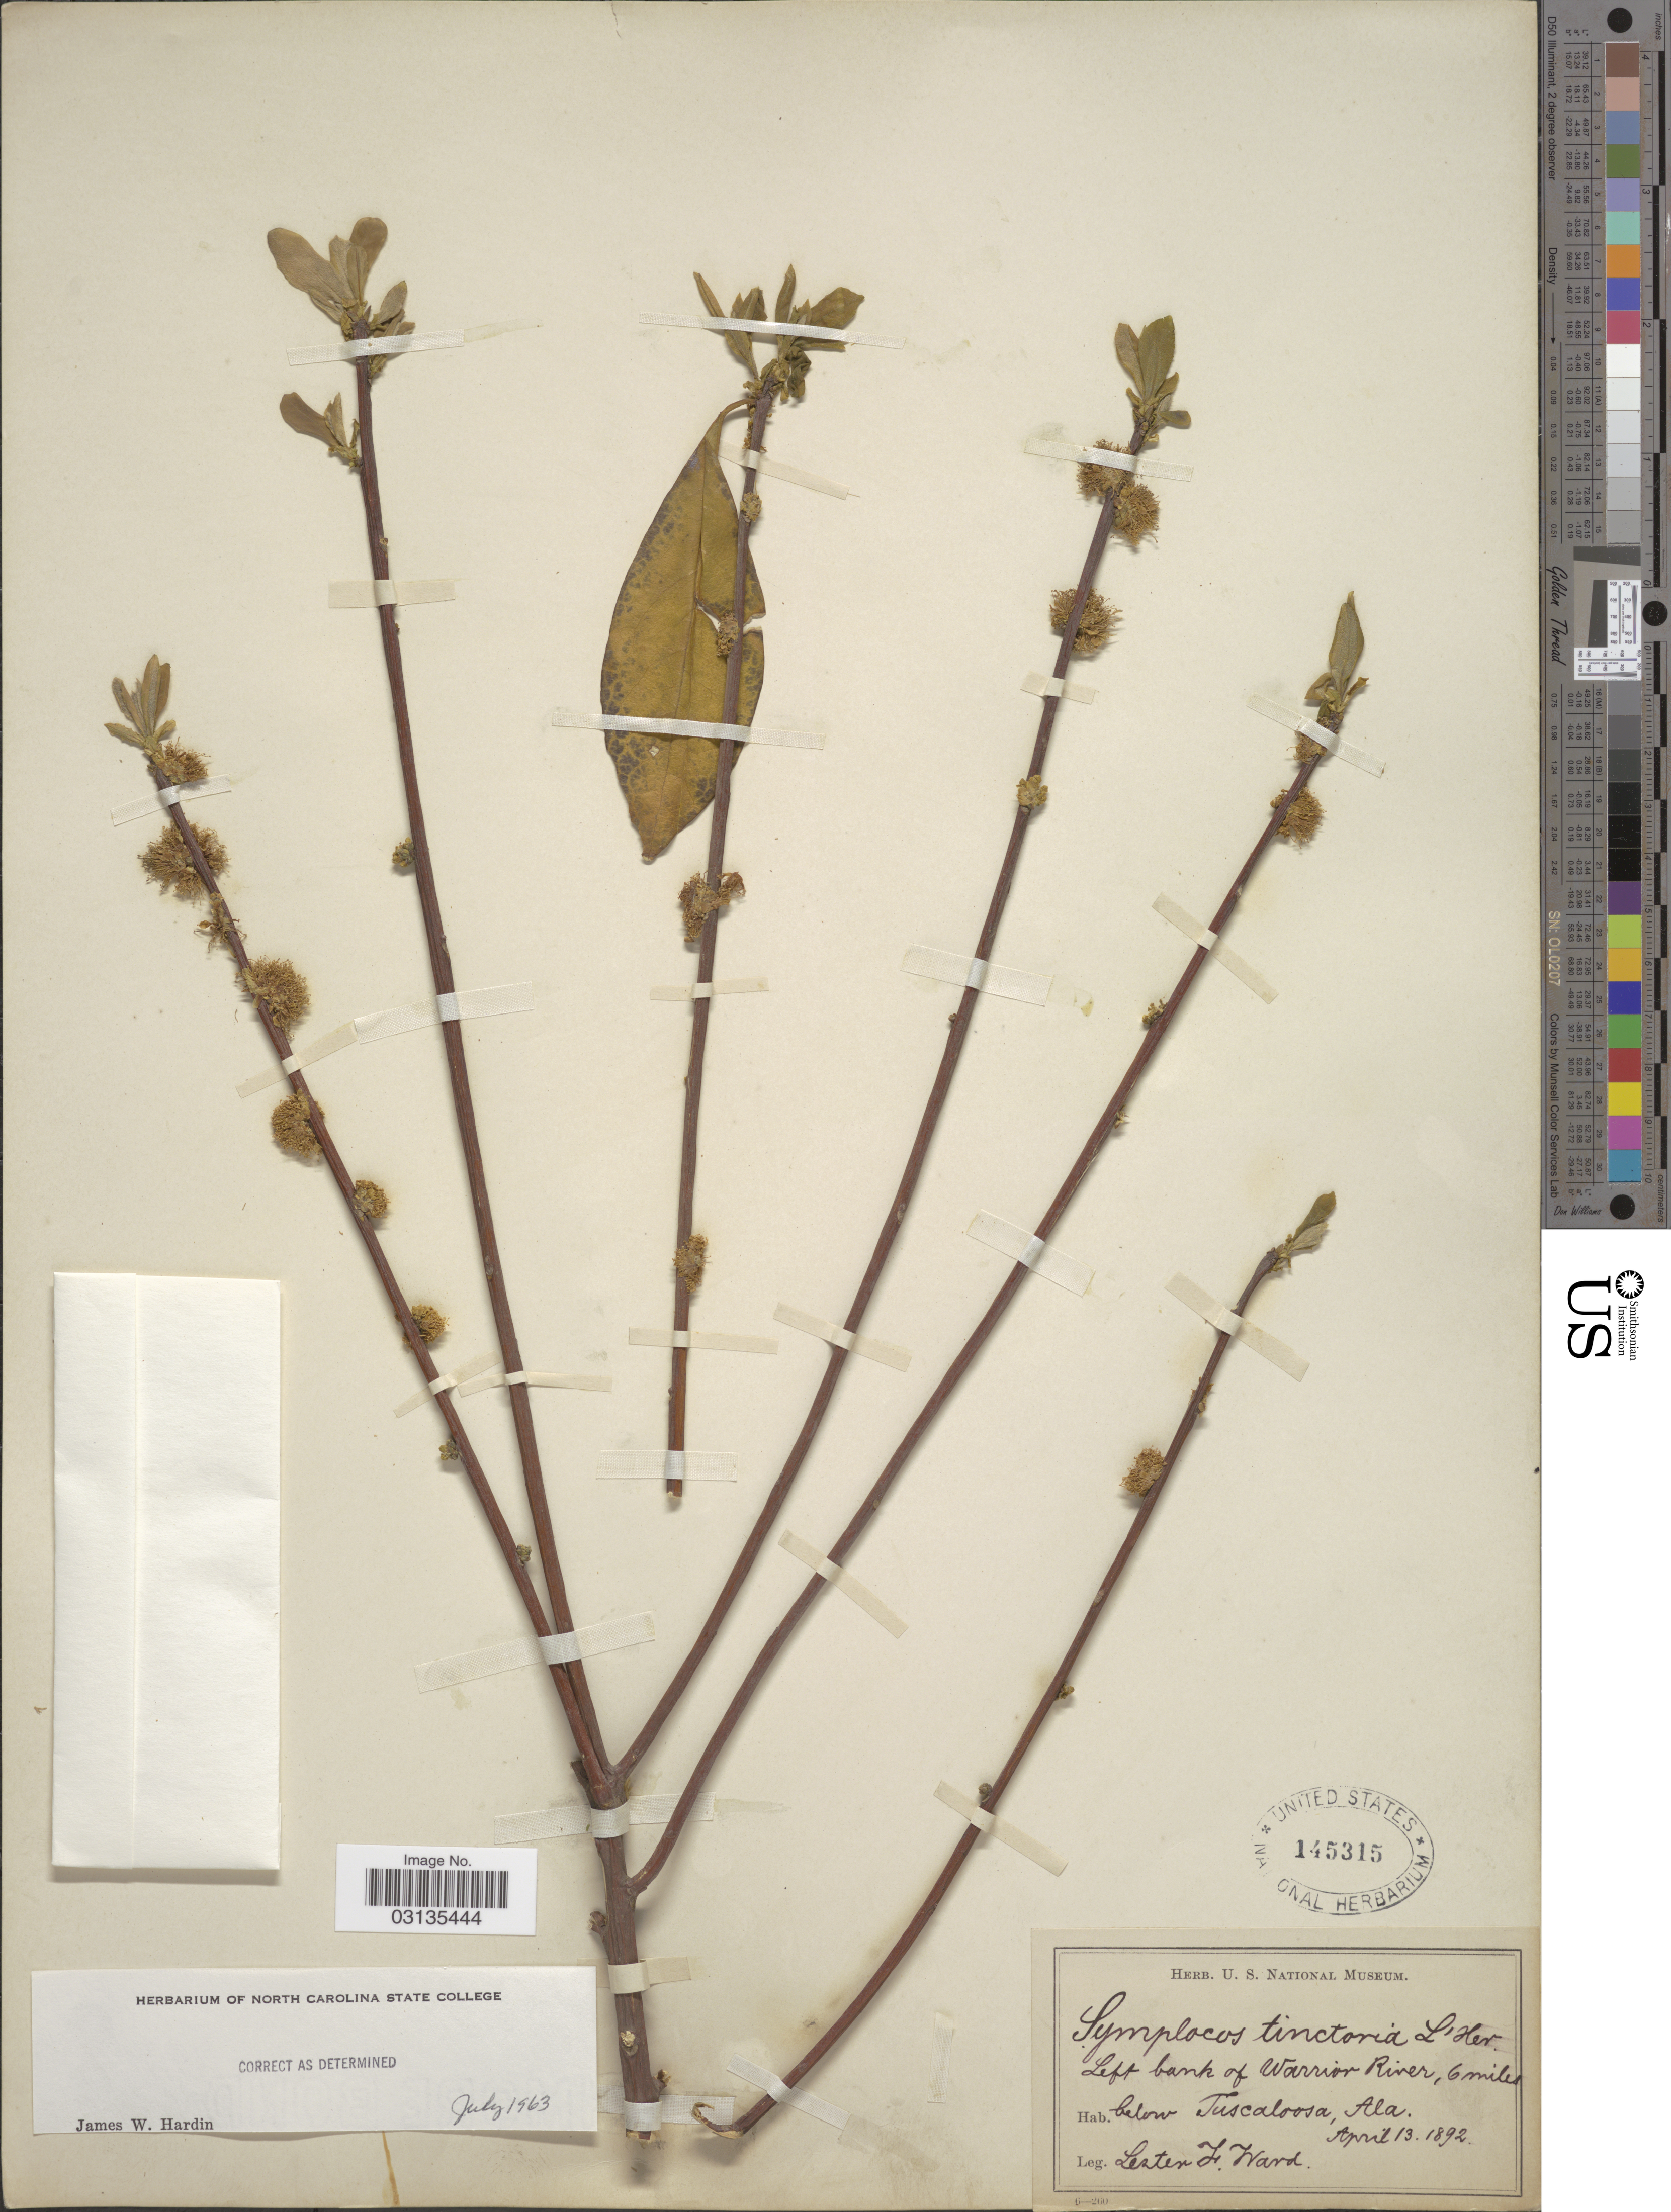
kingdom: Plantae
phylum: Tracheophyta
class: Magnoliopsida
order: Ericales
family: Symplocaceae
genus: Symplocos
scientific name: Symplocos tinctoria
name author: (L.) L'Hér.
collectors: L. F. Ward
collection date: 1892-04-13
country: United States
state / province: Alabama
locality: Left bank of Warrior River, 6 miles below Tuscaloosa, Ala.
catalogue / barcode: US 145315